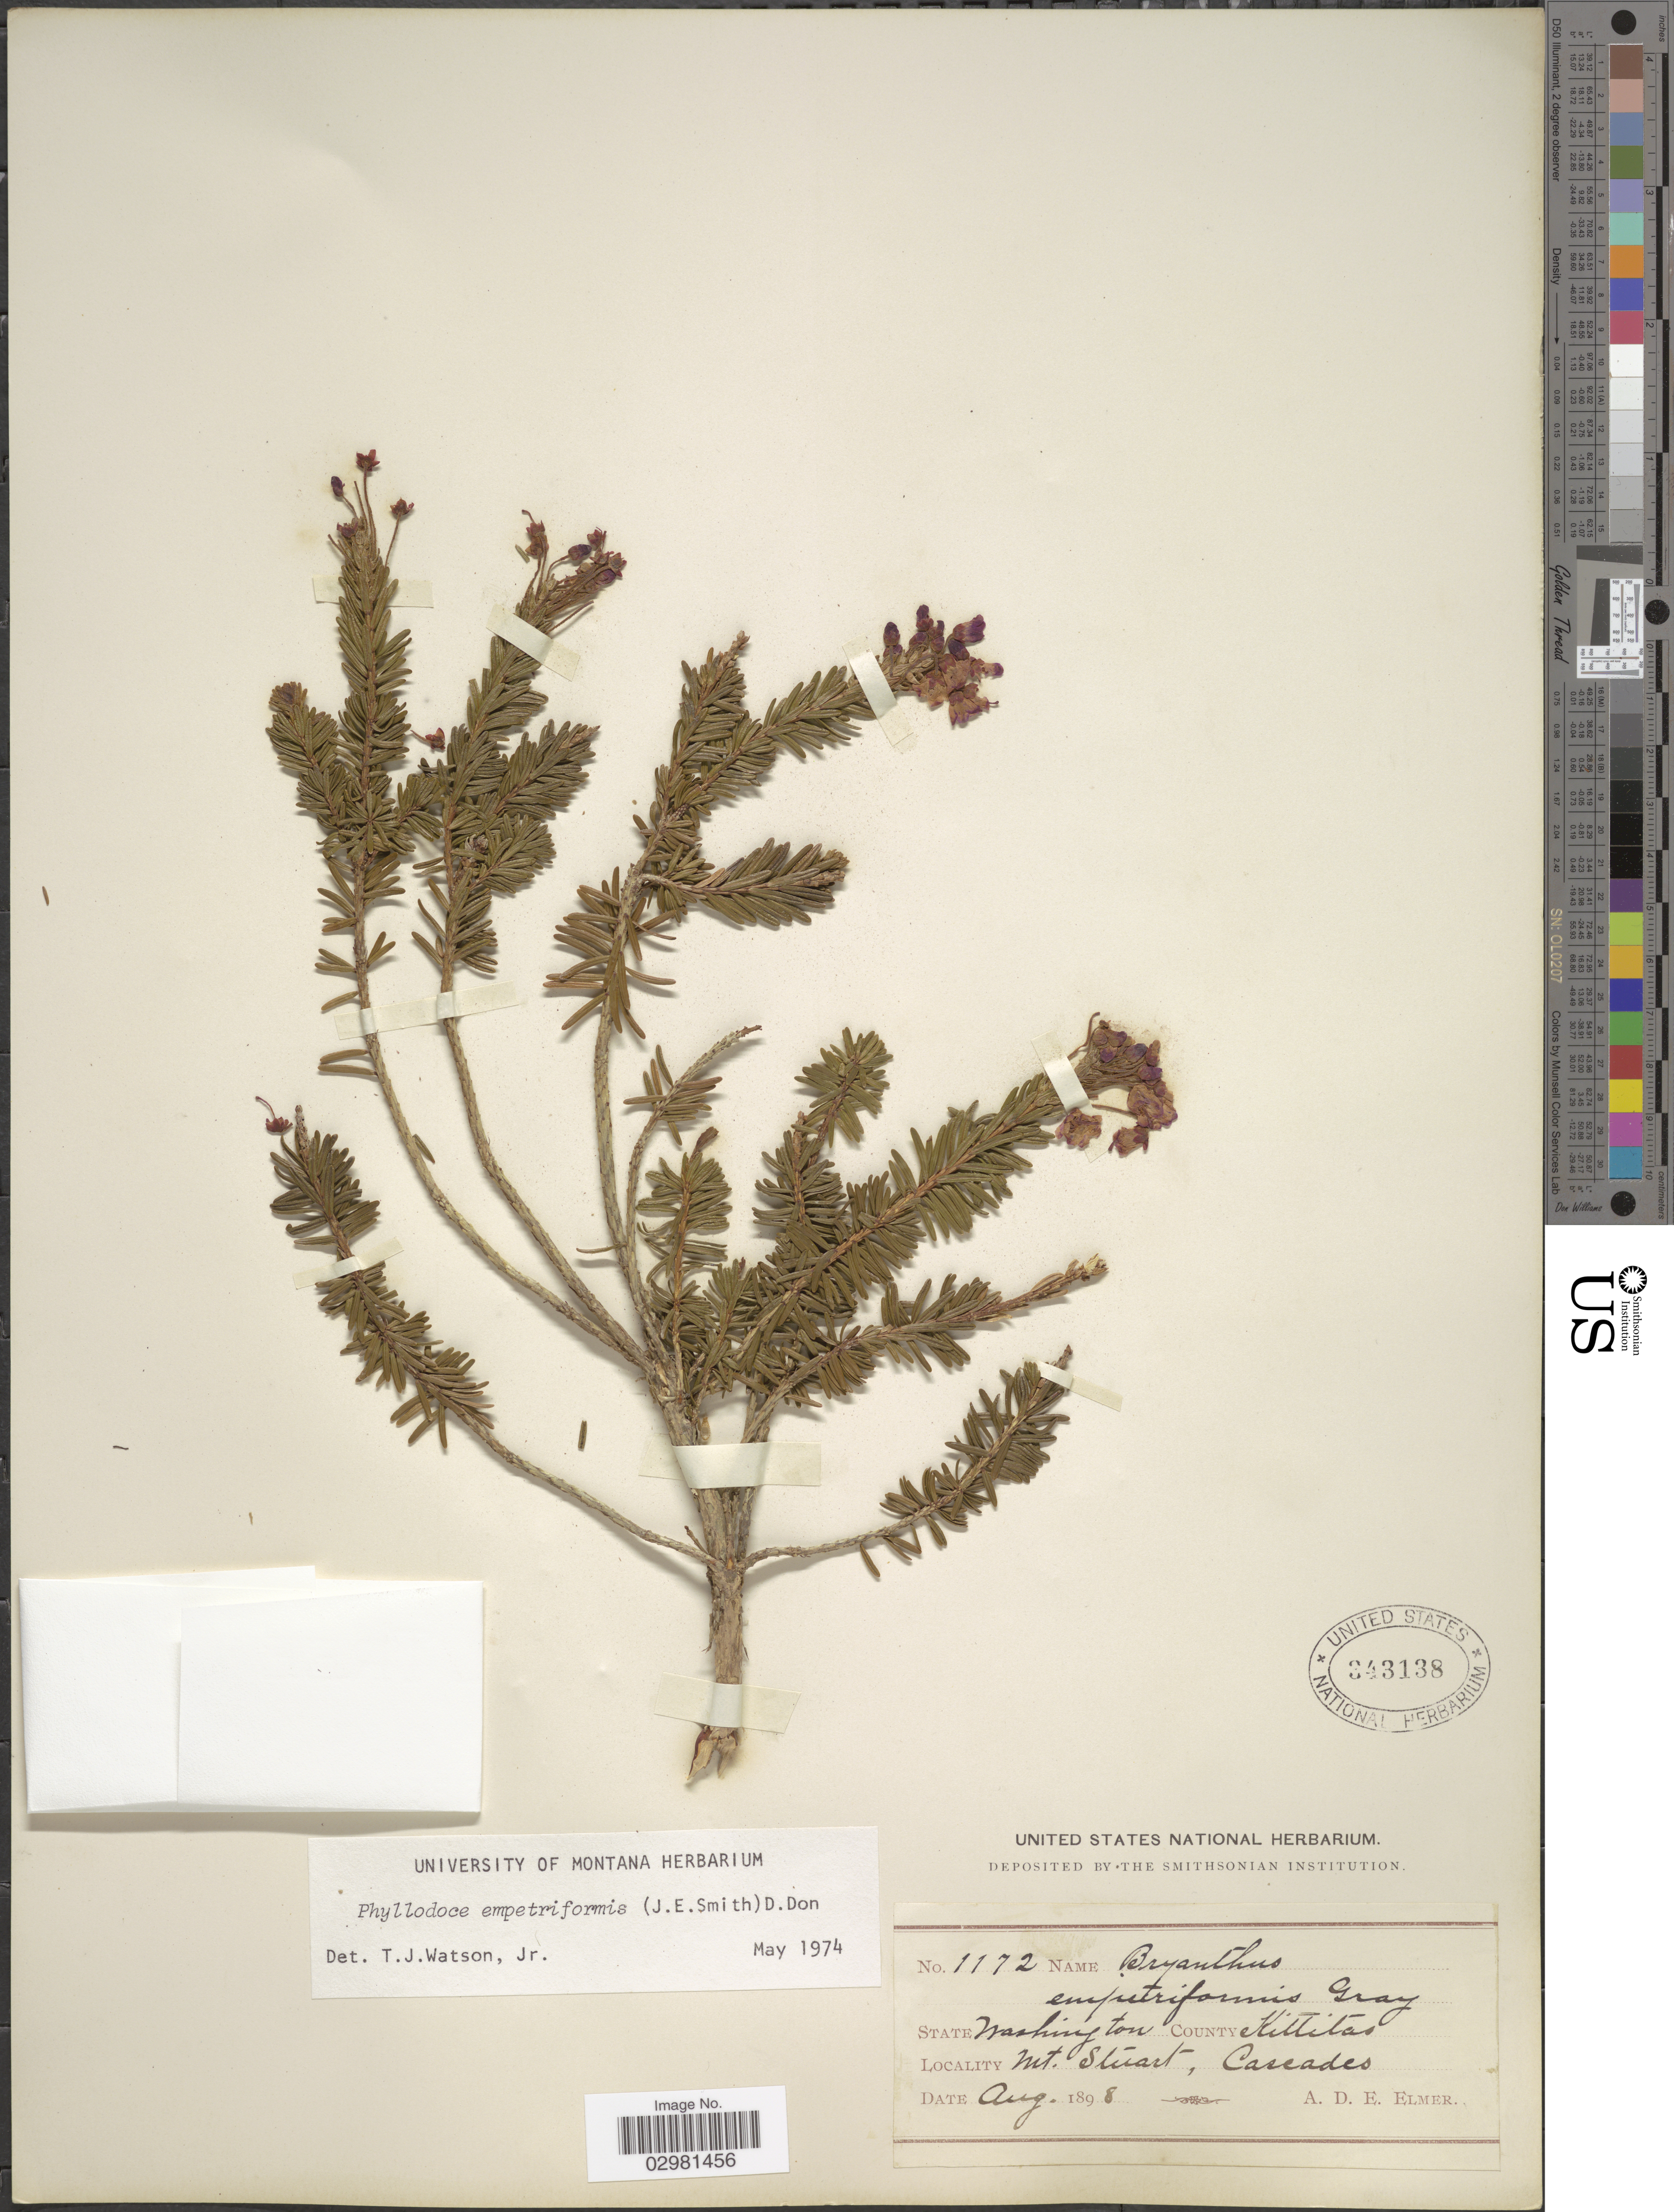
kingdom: Plantae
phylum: Tracheophyta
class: Magnoliopsida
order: Ericales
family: Ericaceae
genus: Phyllodoce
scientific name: Phyllodoce empetiformis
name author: (Small) D. Don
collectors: A. D. E. Elmer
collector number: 1172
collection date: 1898-08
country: United States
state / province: Washington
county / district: Kittitas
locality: State Washington, County Kittitas, Mt. Stuart, Cascades.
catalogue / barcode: US 343138